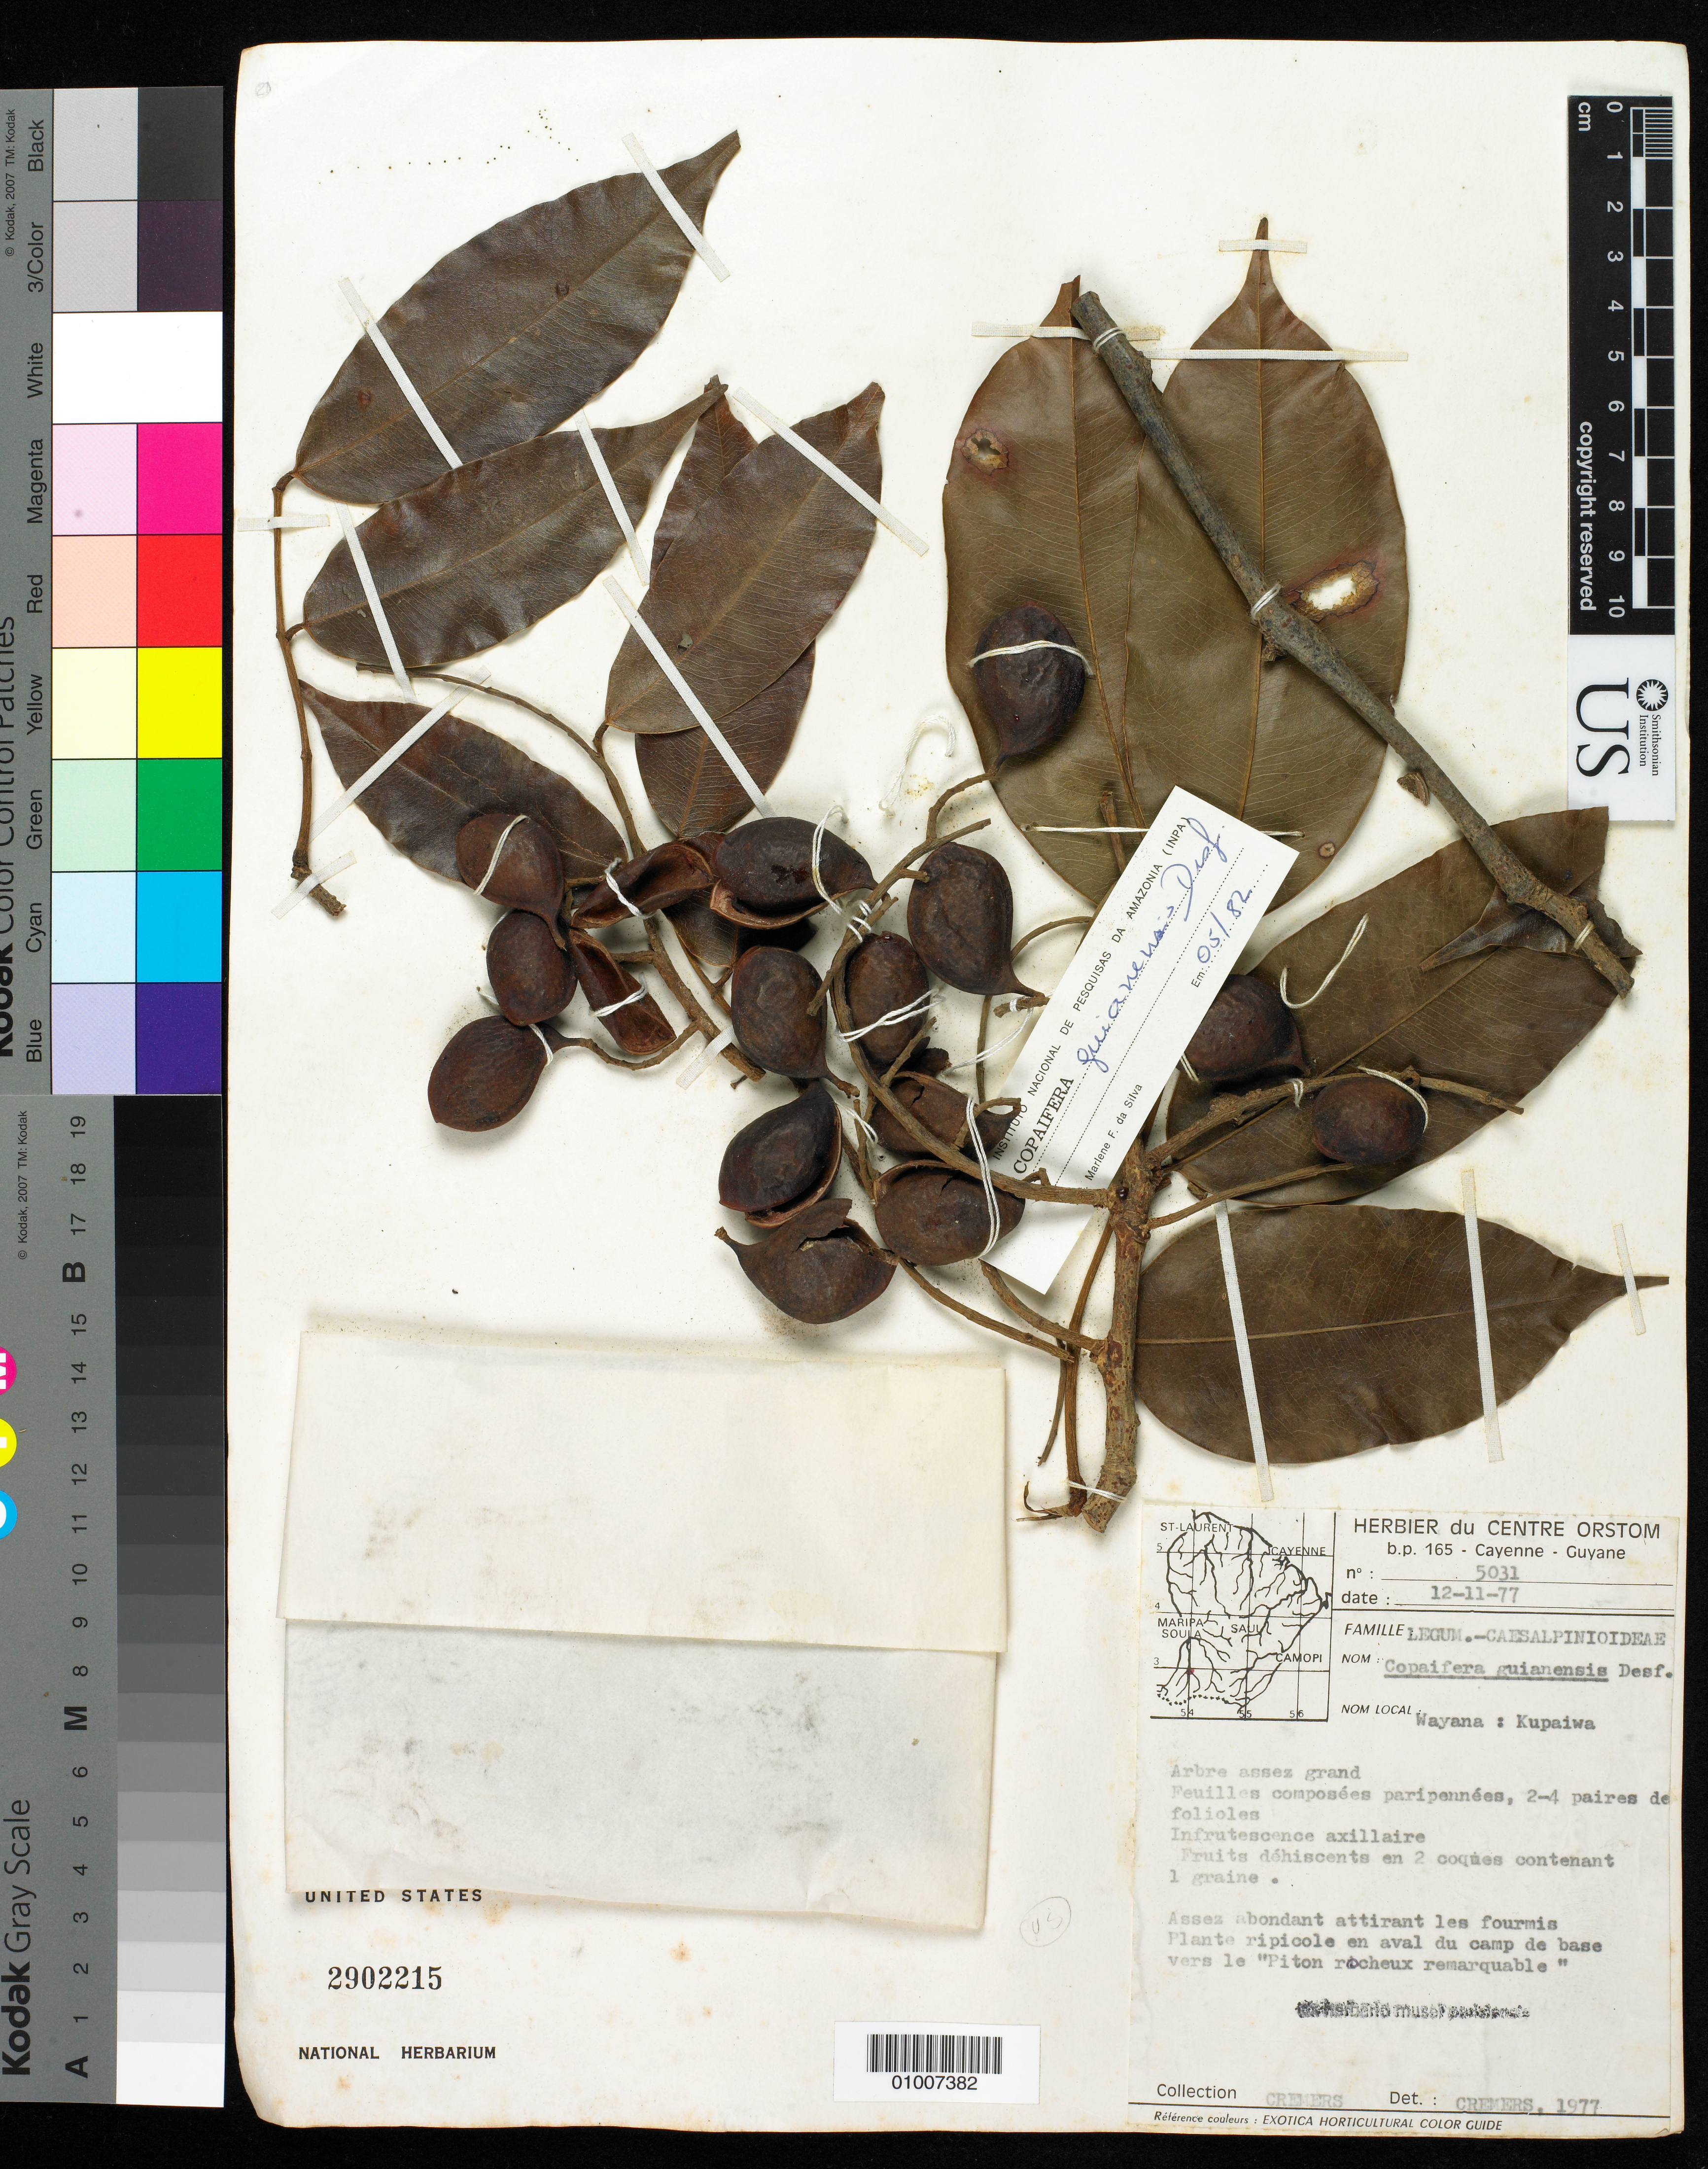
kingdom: Plantae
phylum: Tracheophyta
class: Magnoliopsida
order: Fabales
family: Fabaceae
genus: Copaifera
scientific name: Copaifera guyanensis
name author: Desf.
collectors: G. Cremers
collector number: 5031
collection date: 1977-11-12 or 1977-12-11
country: French Guiana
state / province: Cayenne / Saint-Laurent-du-Maroni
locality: Map provided on label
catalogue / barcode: US 2902215